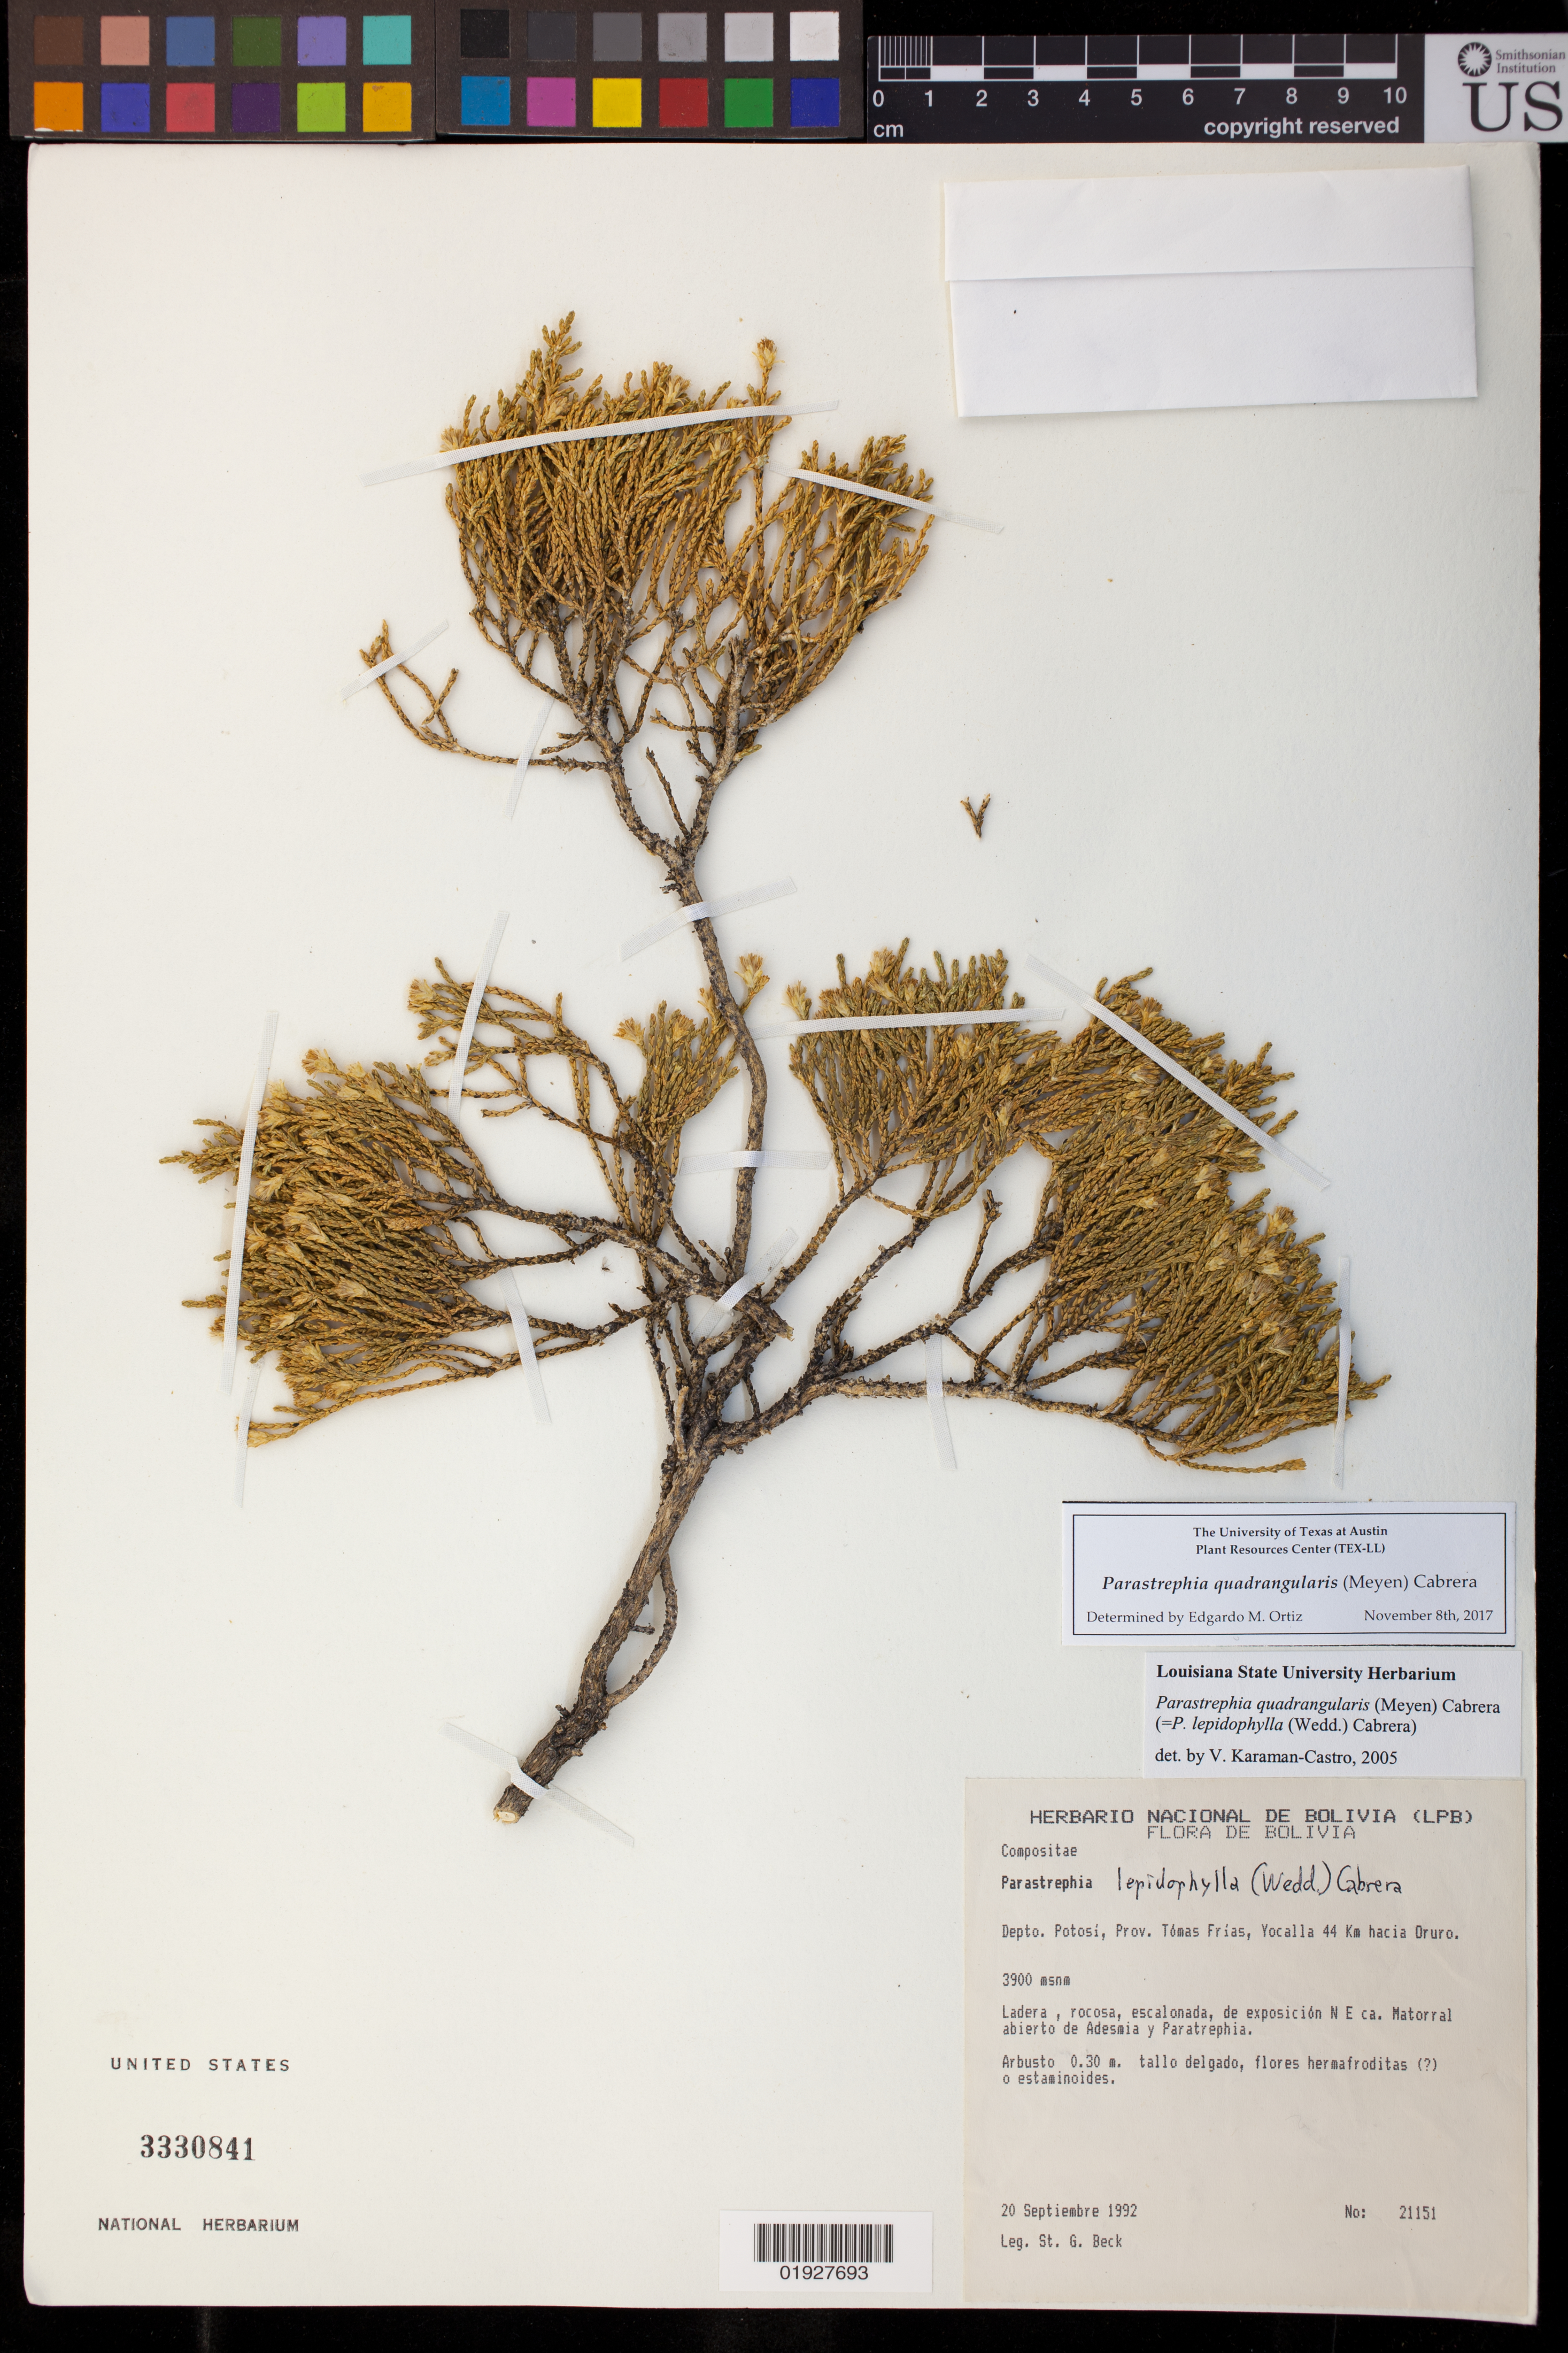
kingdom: Plantae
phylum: Tracheophyta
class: Magnoliopsida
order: Asterales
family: Asteraceae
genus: Parastrephia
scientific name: Parastrephia quadrangularis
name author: (Meyen) Cabrera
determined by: Ortiz, E. M.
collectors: S. G. Beck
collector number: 21151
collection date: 1992-09-20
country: Bolivia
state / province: Potosi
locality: Yocalla 44 Km hacia Oruro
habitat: Ladera, rocosa, escalonada, de exposicion NE ca. Matorral abierto de Adesmia y Paratrephia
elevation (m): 3900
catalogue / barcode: US 3330841